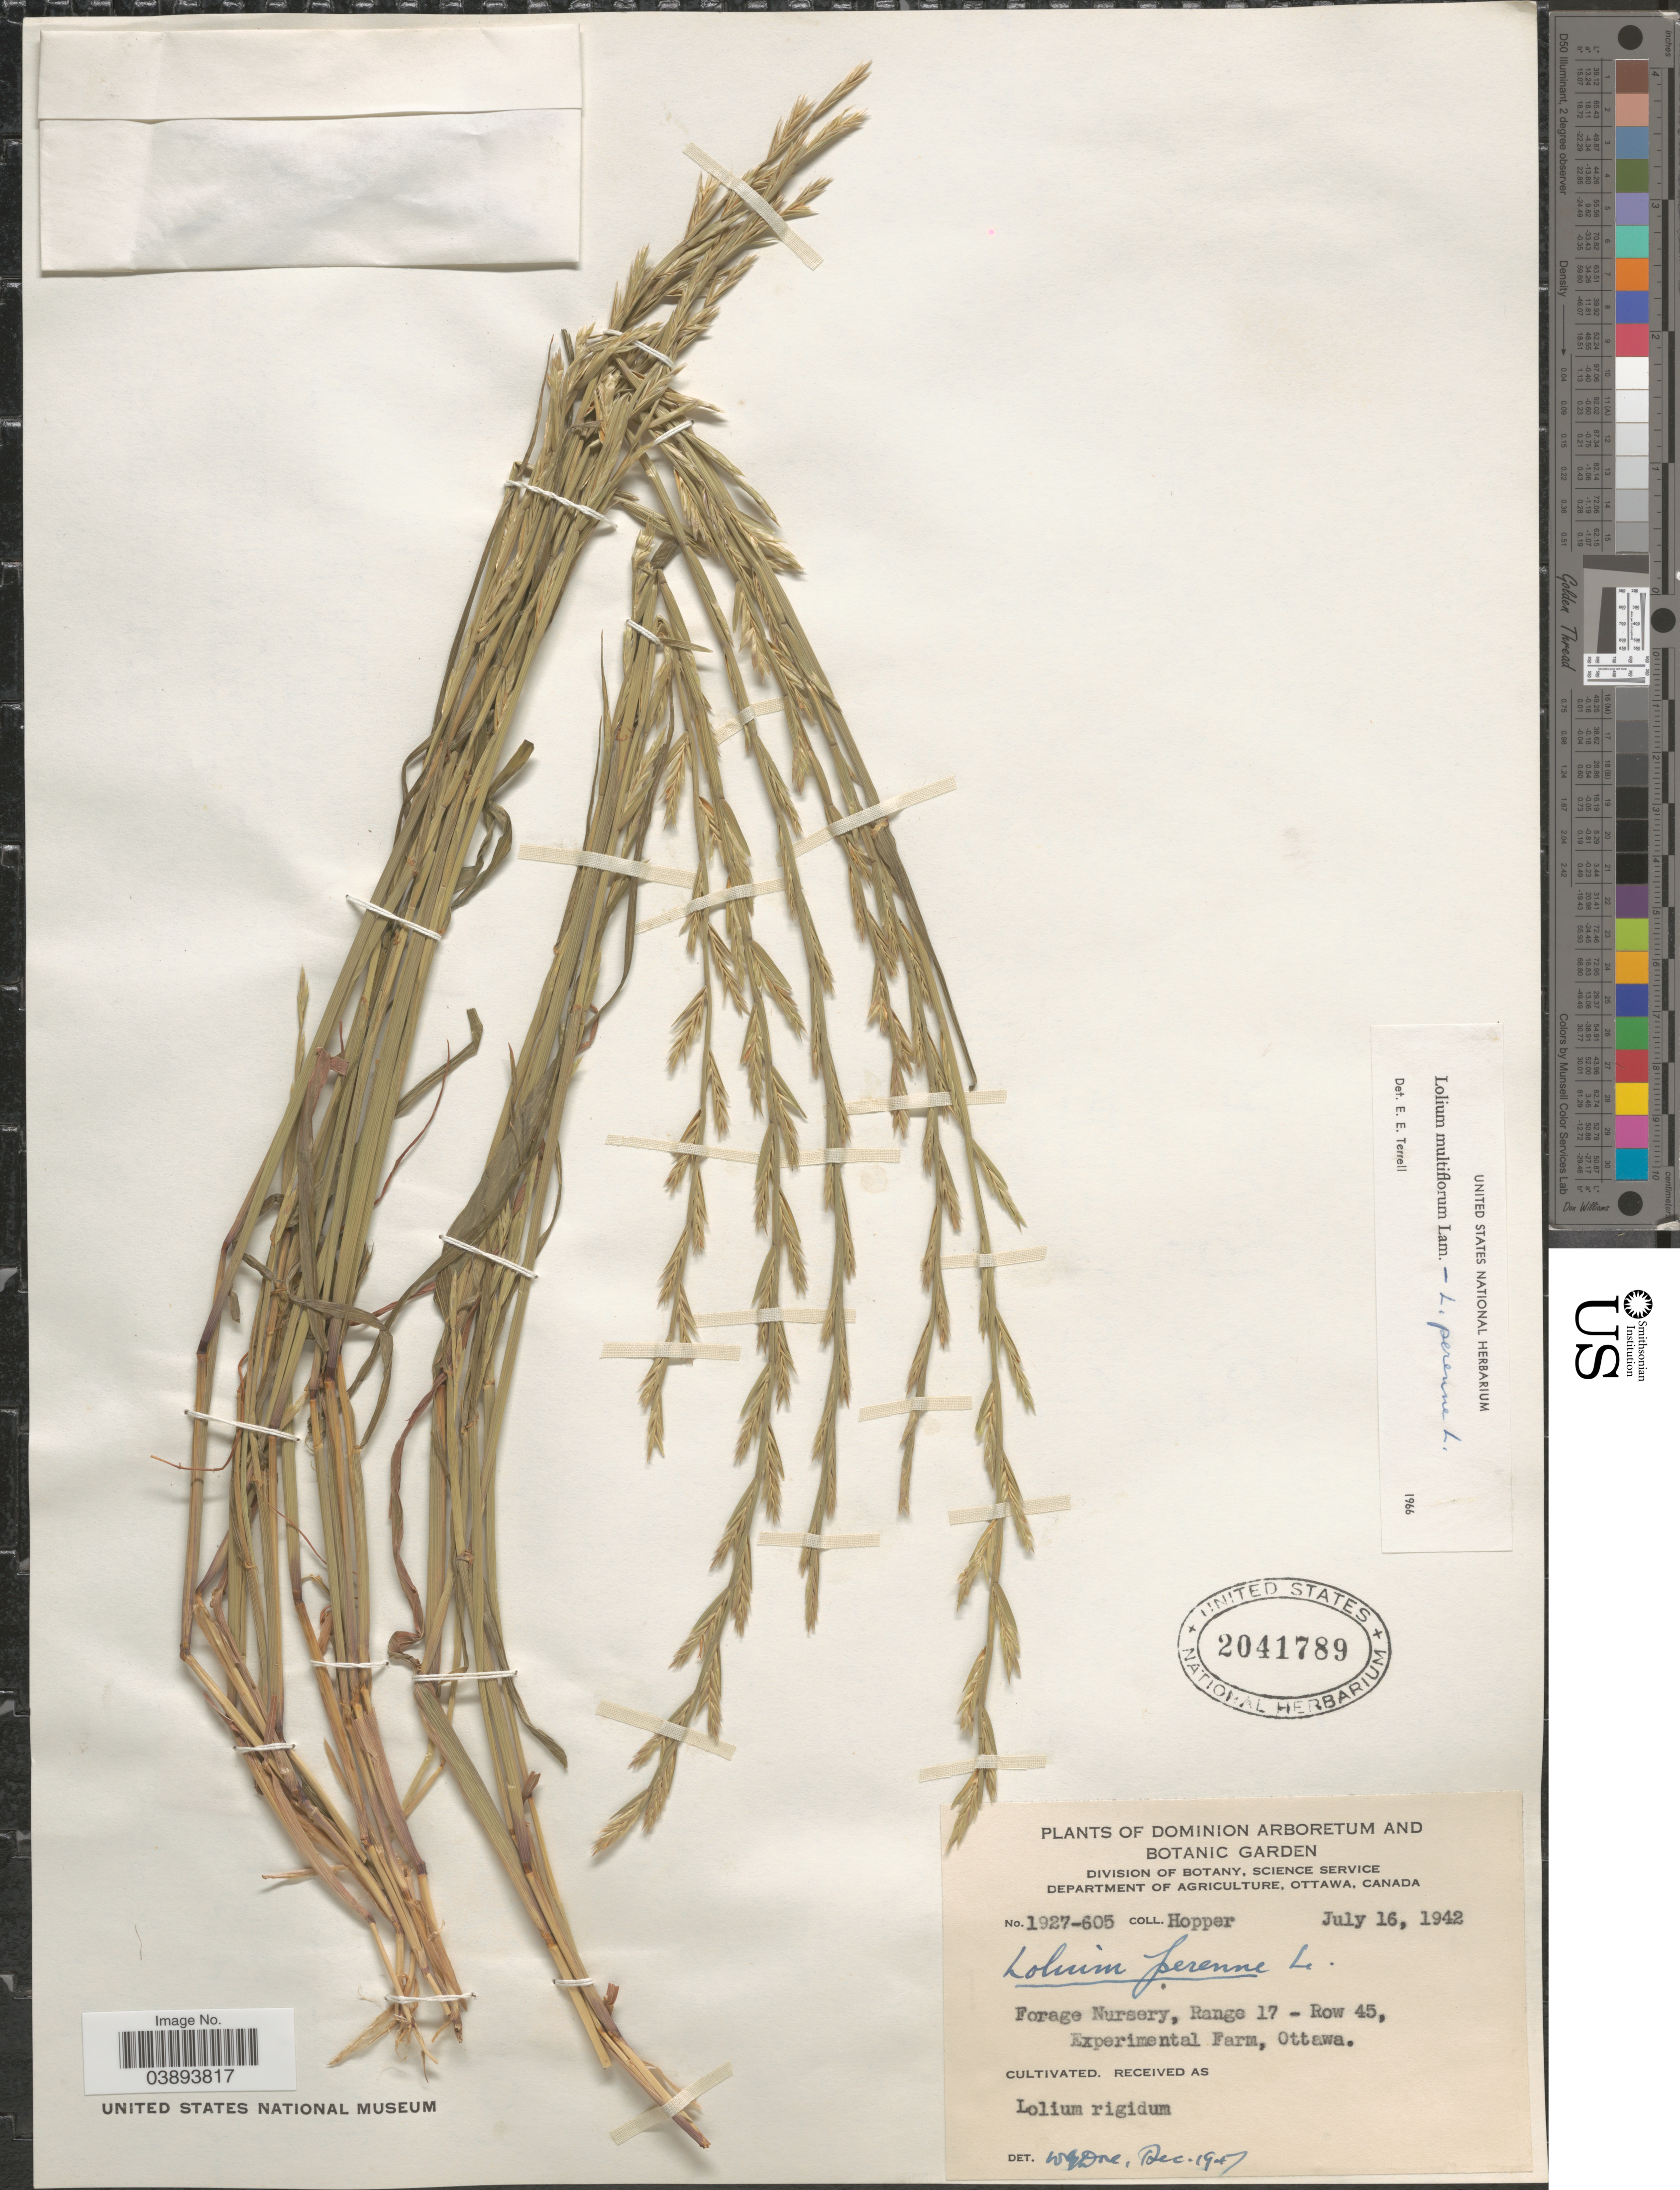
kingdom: Plantae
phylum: Tracheophyta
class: Liliopsida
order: Poales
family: Poaceae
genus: Lolium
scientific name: Lolium multiflorum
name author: Lam.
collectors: Hopper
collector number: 1927-605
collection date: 1942-07-16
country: Canada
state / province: Ontario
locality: Dominion Arboretum and Botanic Garden. Forage Nursery, Range 17 - Row 45, Experimental Farm, Ottawa.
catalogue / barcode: US 2041789